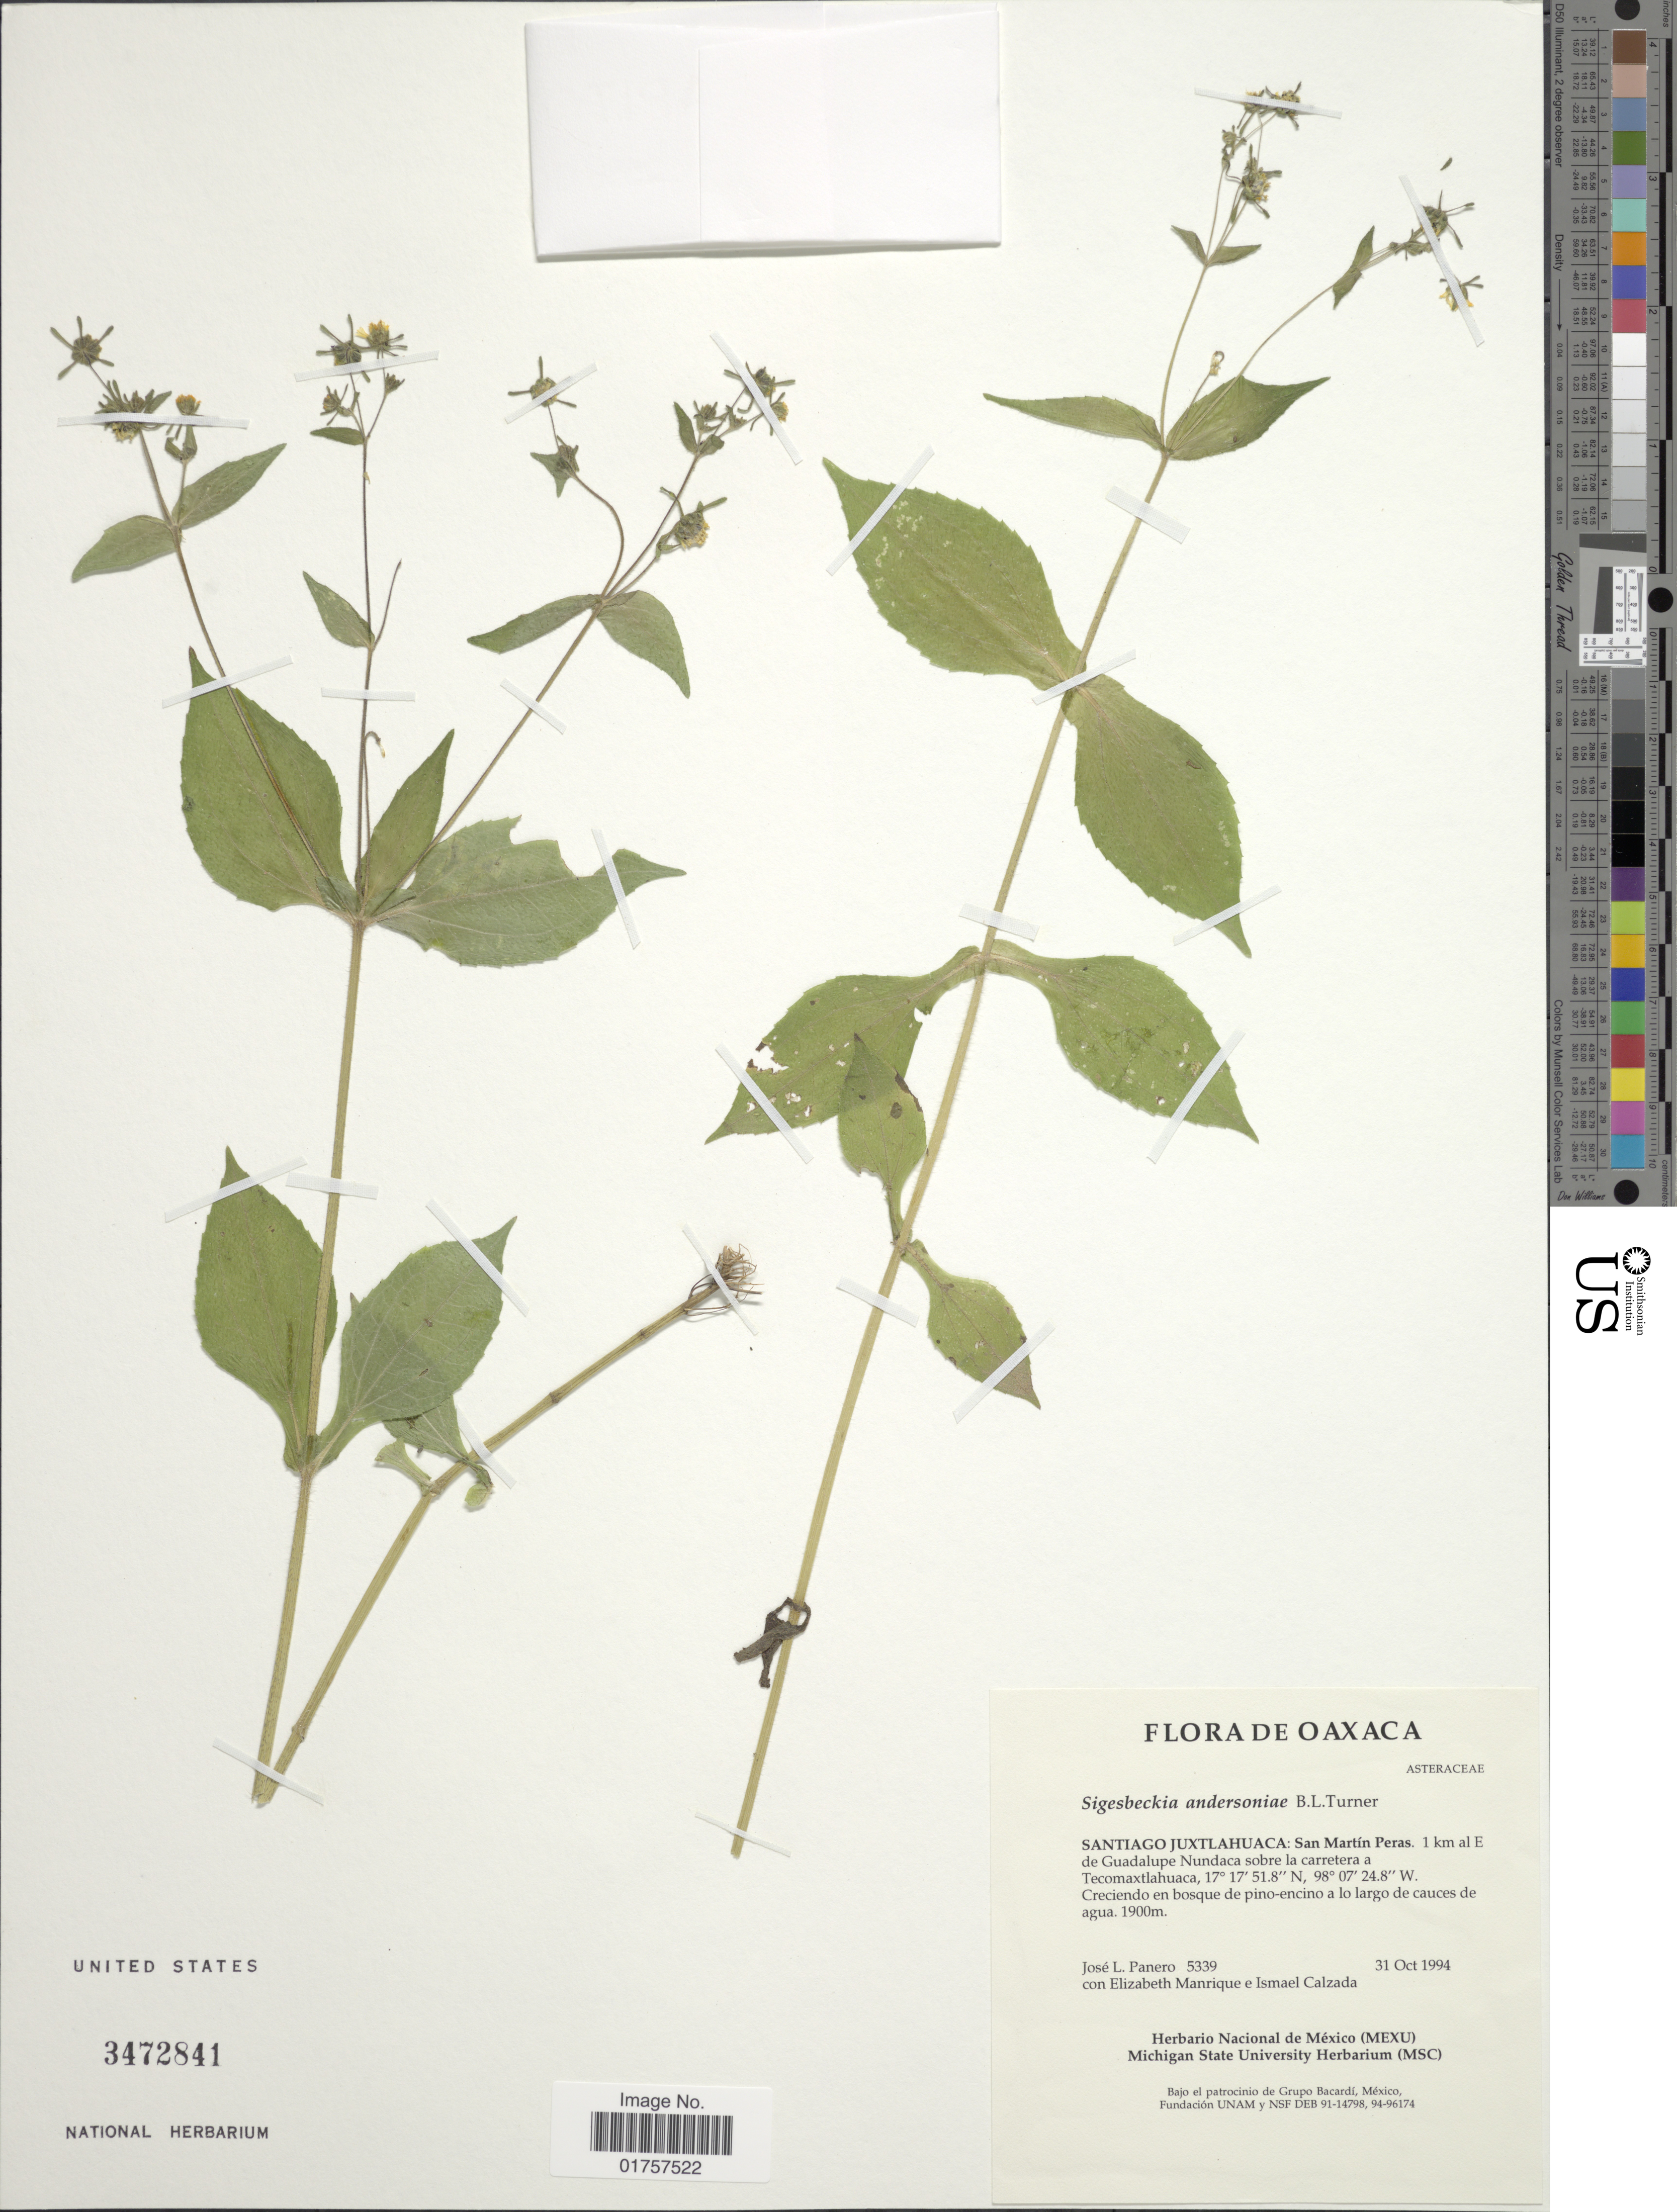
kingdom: Plantae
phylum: Tracheophyta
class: Magnoliopsida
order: Asterales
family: Asteraceae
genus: Sigesbeckia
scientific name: Sigesbeckia andersoniae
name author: B.L. Turner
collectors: J. L. Panero, E. Manrique & I. Calzada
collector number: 5339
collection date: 1994-10-31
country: Mexico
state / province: Oaxaca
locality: Santiago Juxtlahuaca: San Martín Peras. 1 km al E de Guadalupe Nundaca sobre la carretera a Tecomaxtlahuaca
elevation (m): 1900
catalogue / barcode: US 3472841